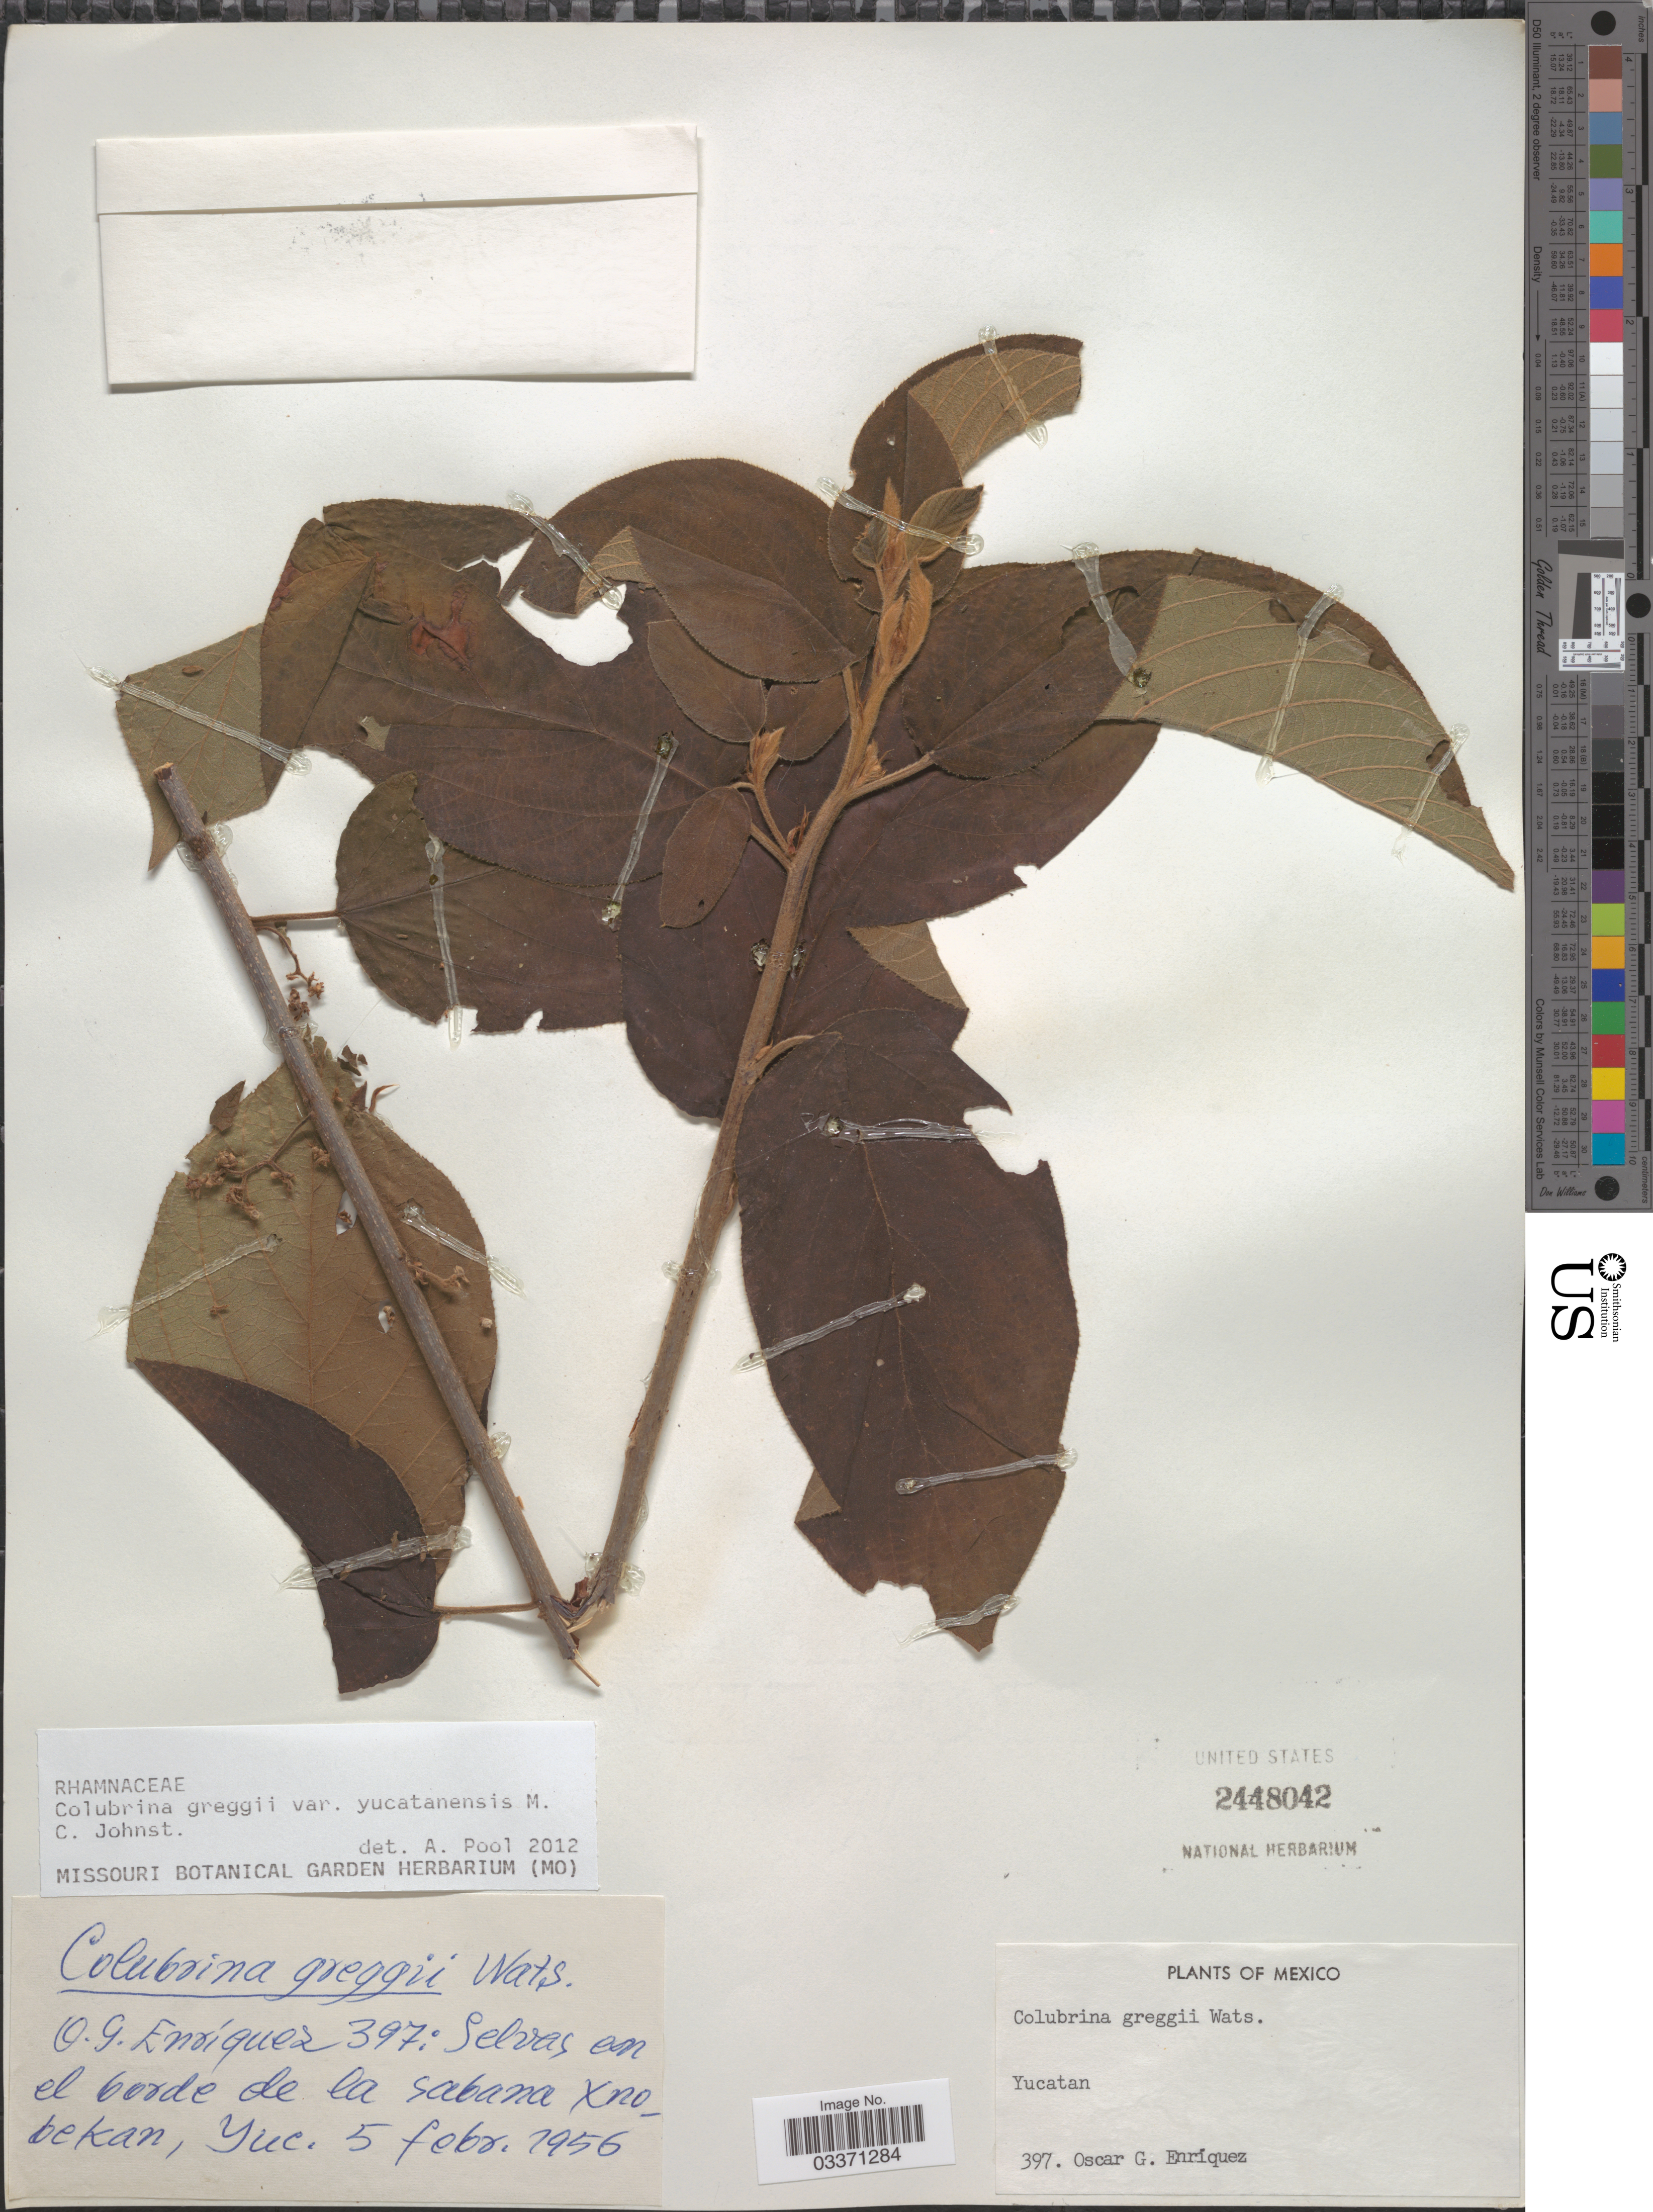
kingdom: Plantae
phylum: Tracheophyta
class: Magnoliopsida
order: Rosales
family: Rhamnaceae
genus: Colubrina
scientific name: Colubrina greggii var. yucatanensis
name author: M.C. Johnst.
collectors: O. Enriquez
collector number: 397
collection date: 1956-02-05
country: Mexico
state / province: Yucatán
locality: Selvas en el borde de la sabana Xnobekan.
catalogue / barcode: US 2448042